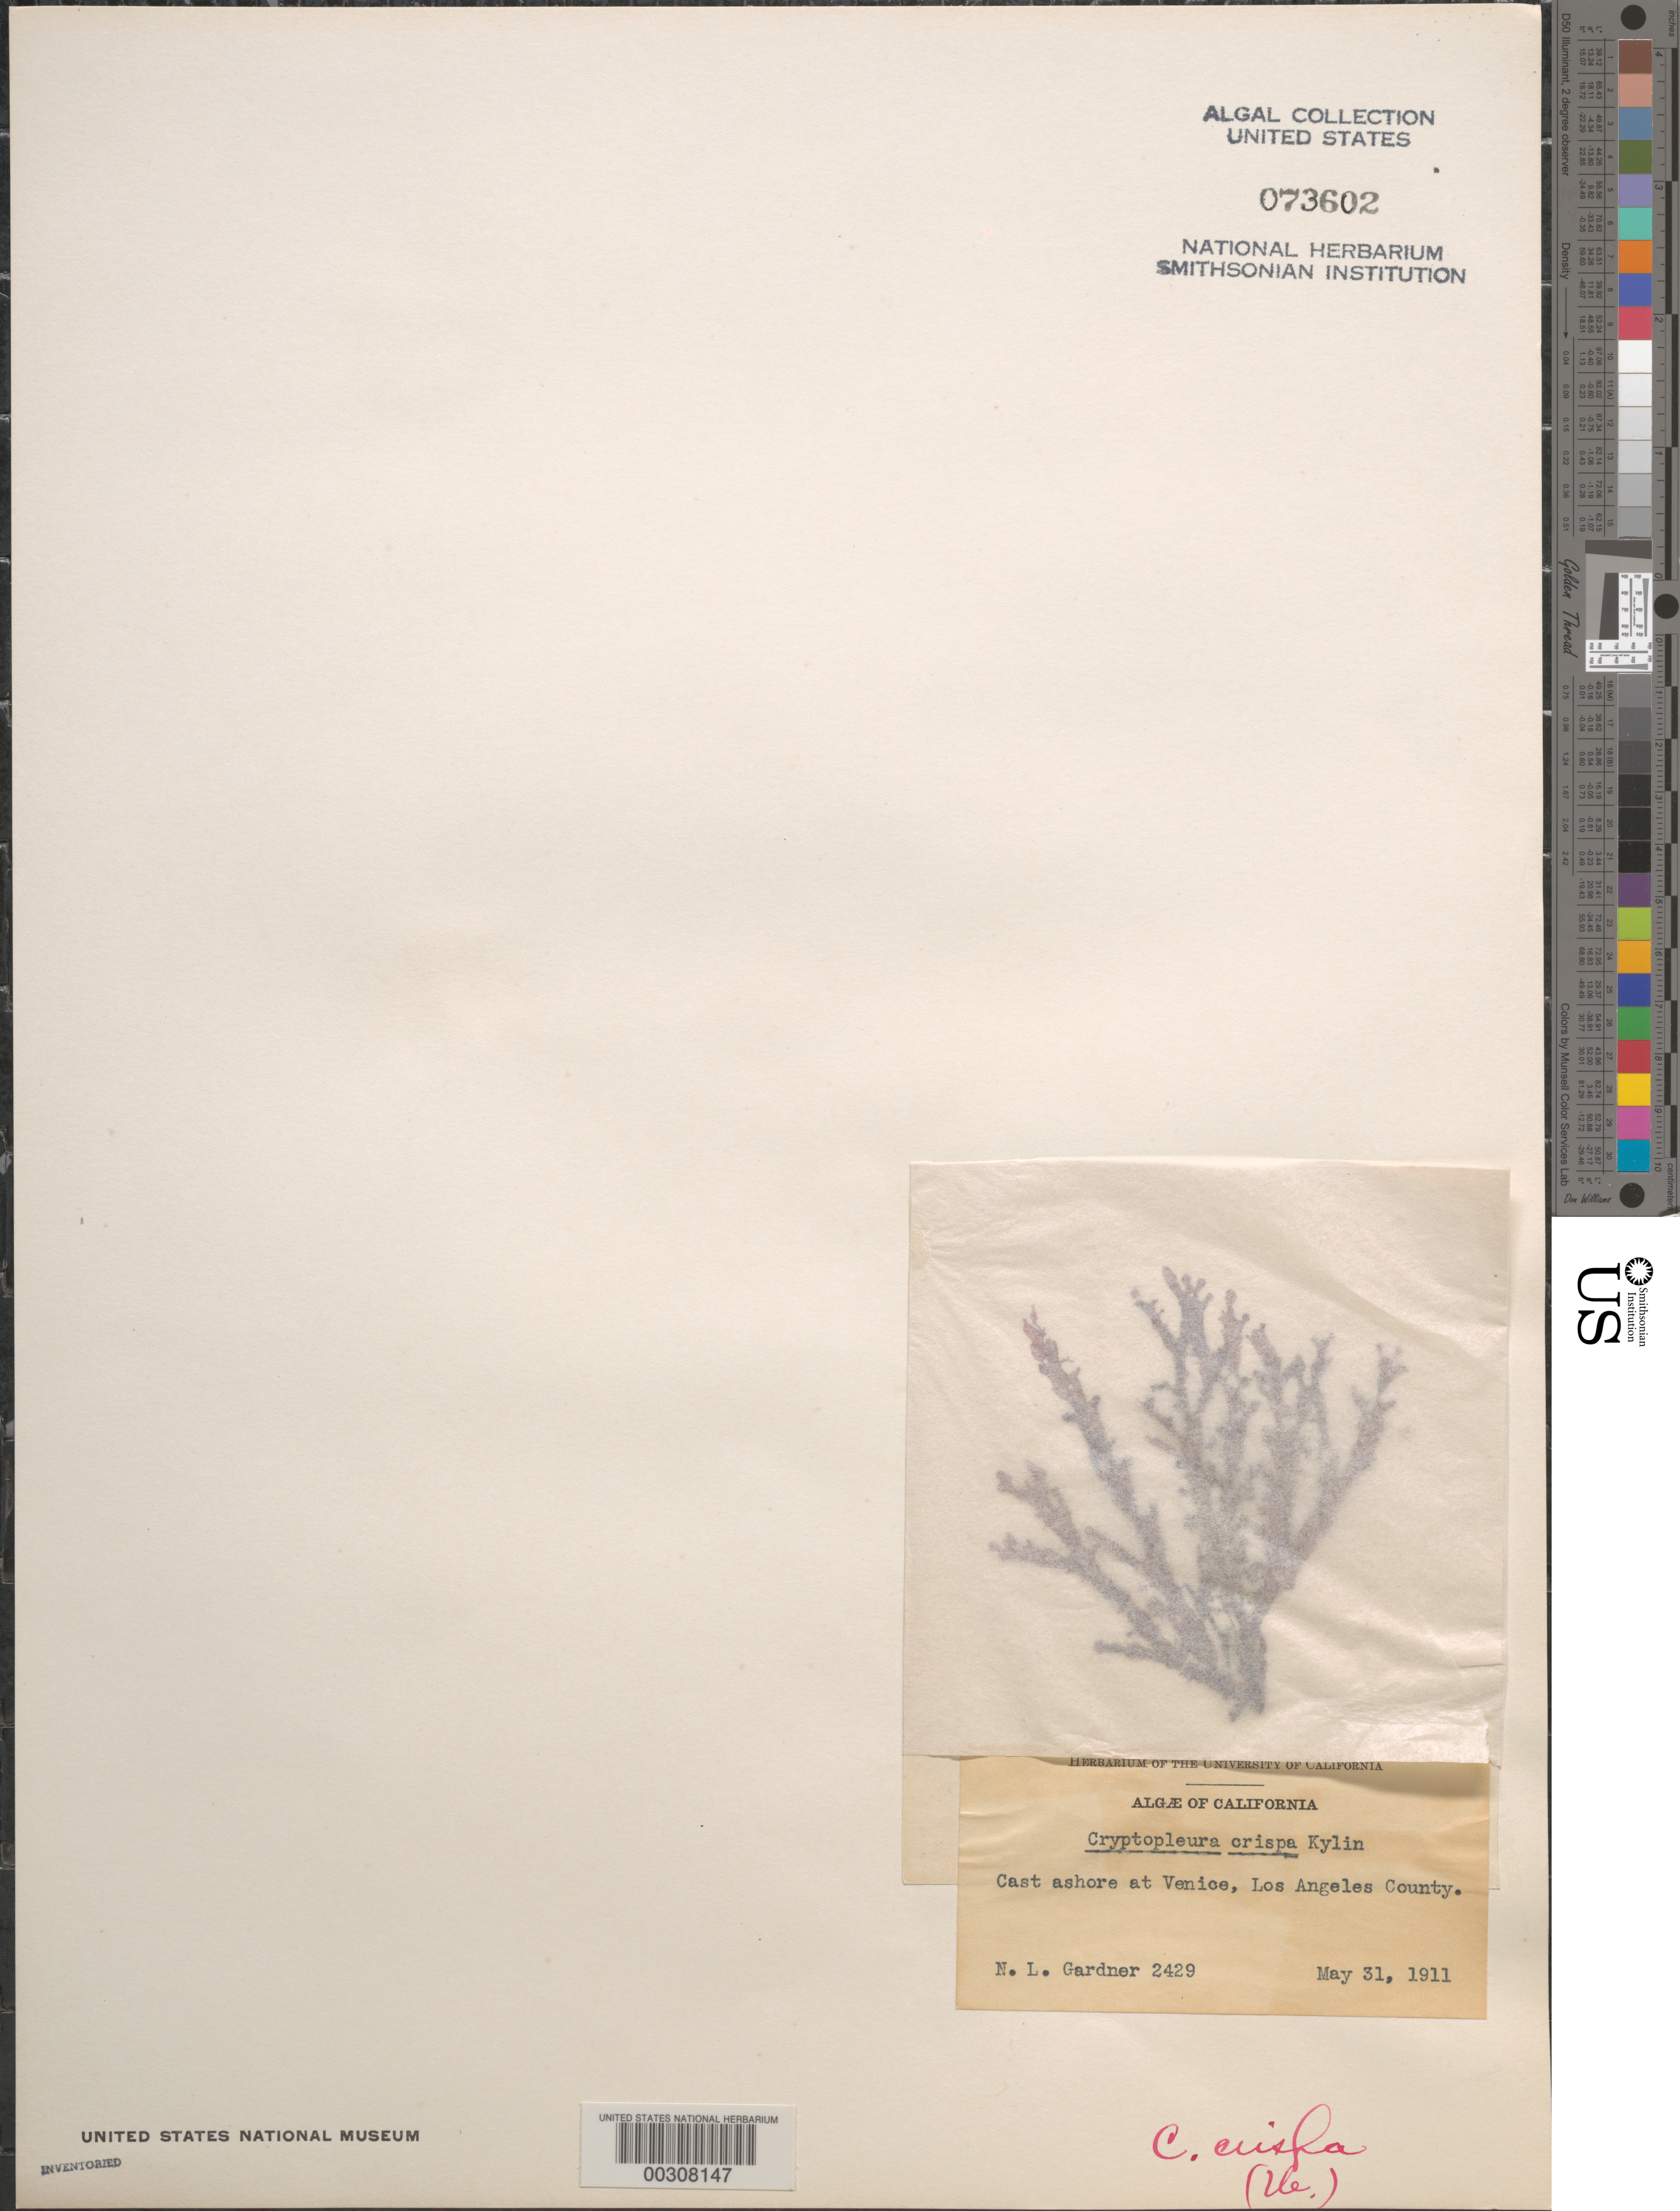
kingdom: Plantae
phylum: Rhodophyta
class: Florideophyceae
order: Ceramiales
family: Delesseriaceae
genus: Cryptopleura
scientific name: Cryptopleura crispa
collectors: N. Gardner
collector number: NLG 2429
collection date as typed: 31 May 1911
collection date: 1911-05-31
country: United States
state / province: California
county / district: Los Angeles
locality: Venice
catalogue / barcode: US 73602